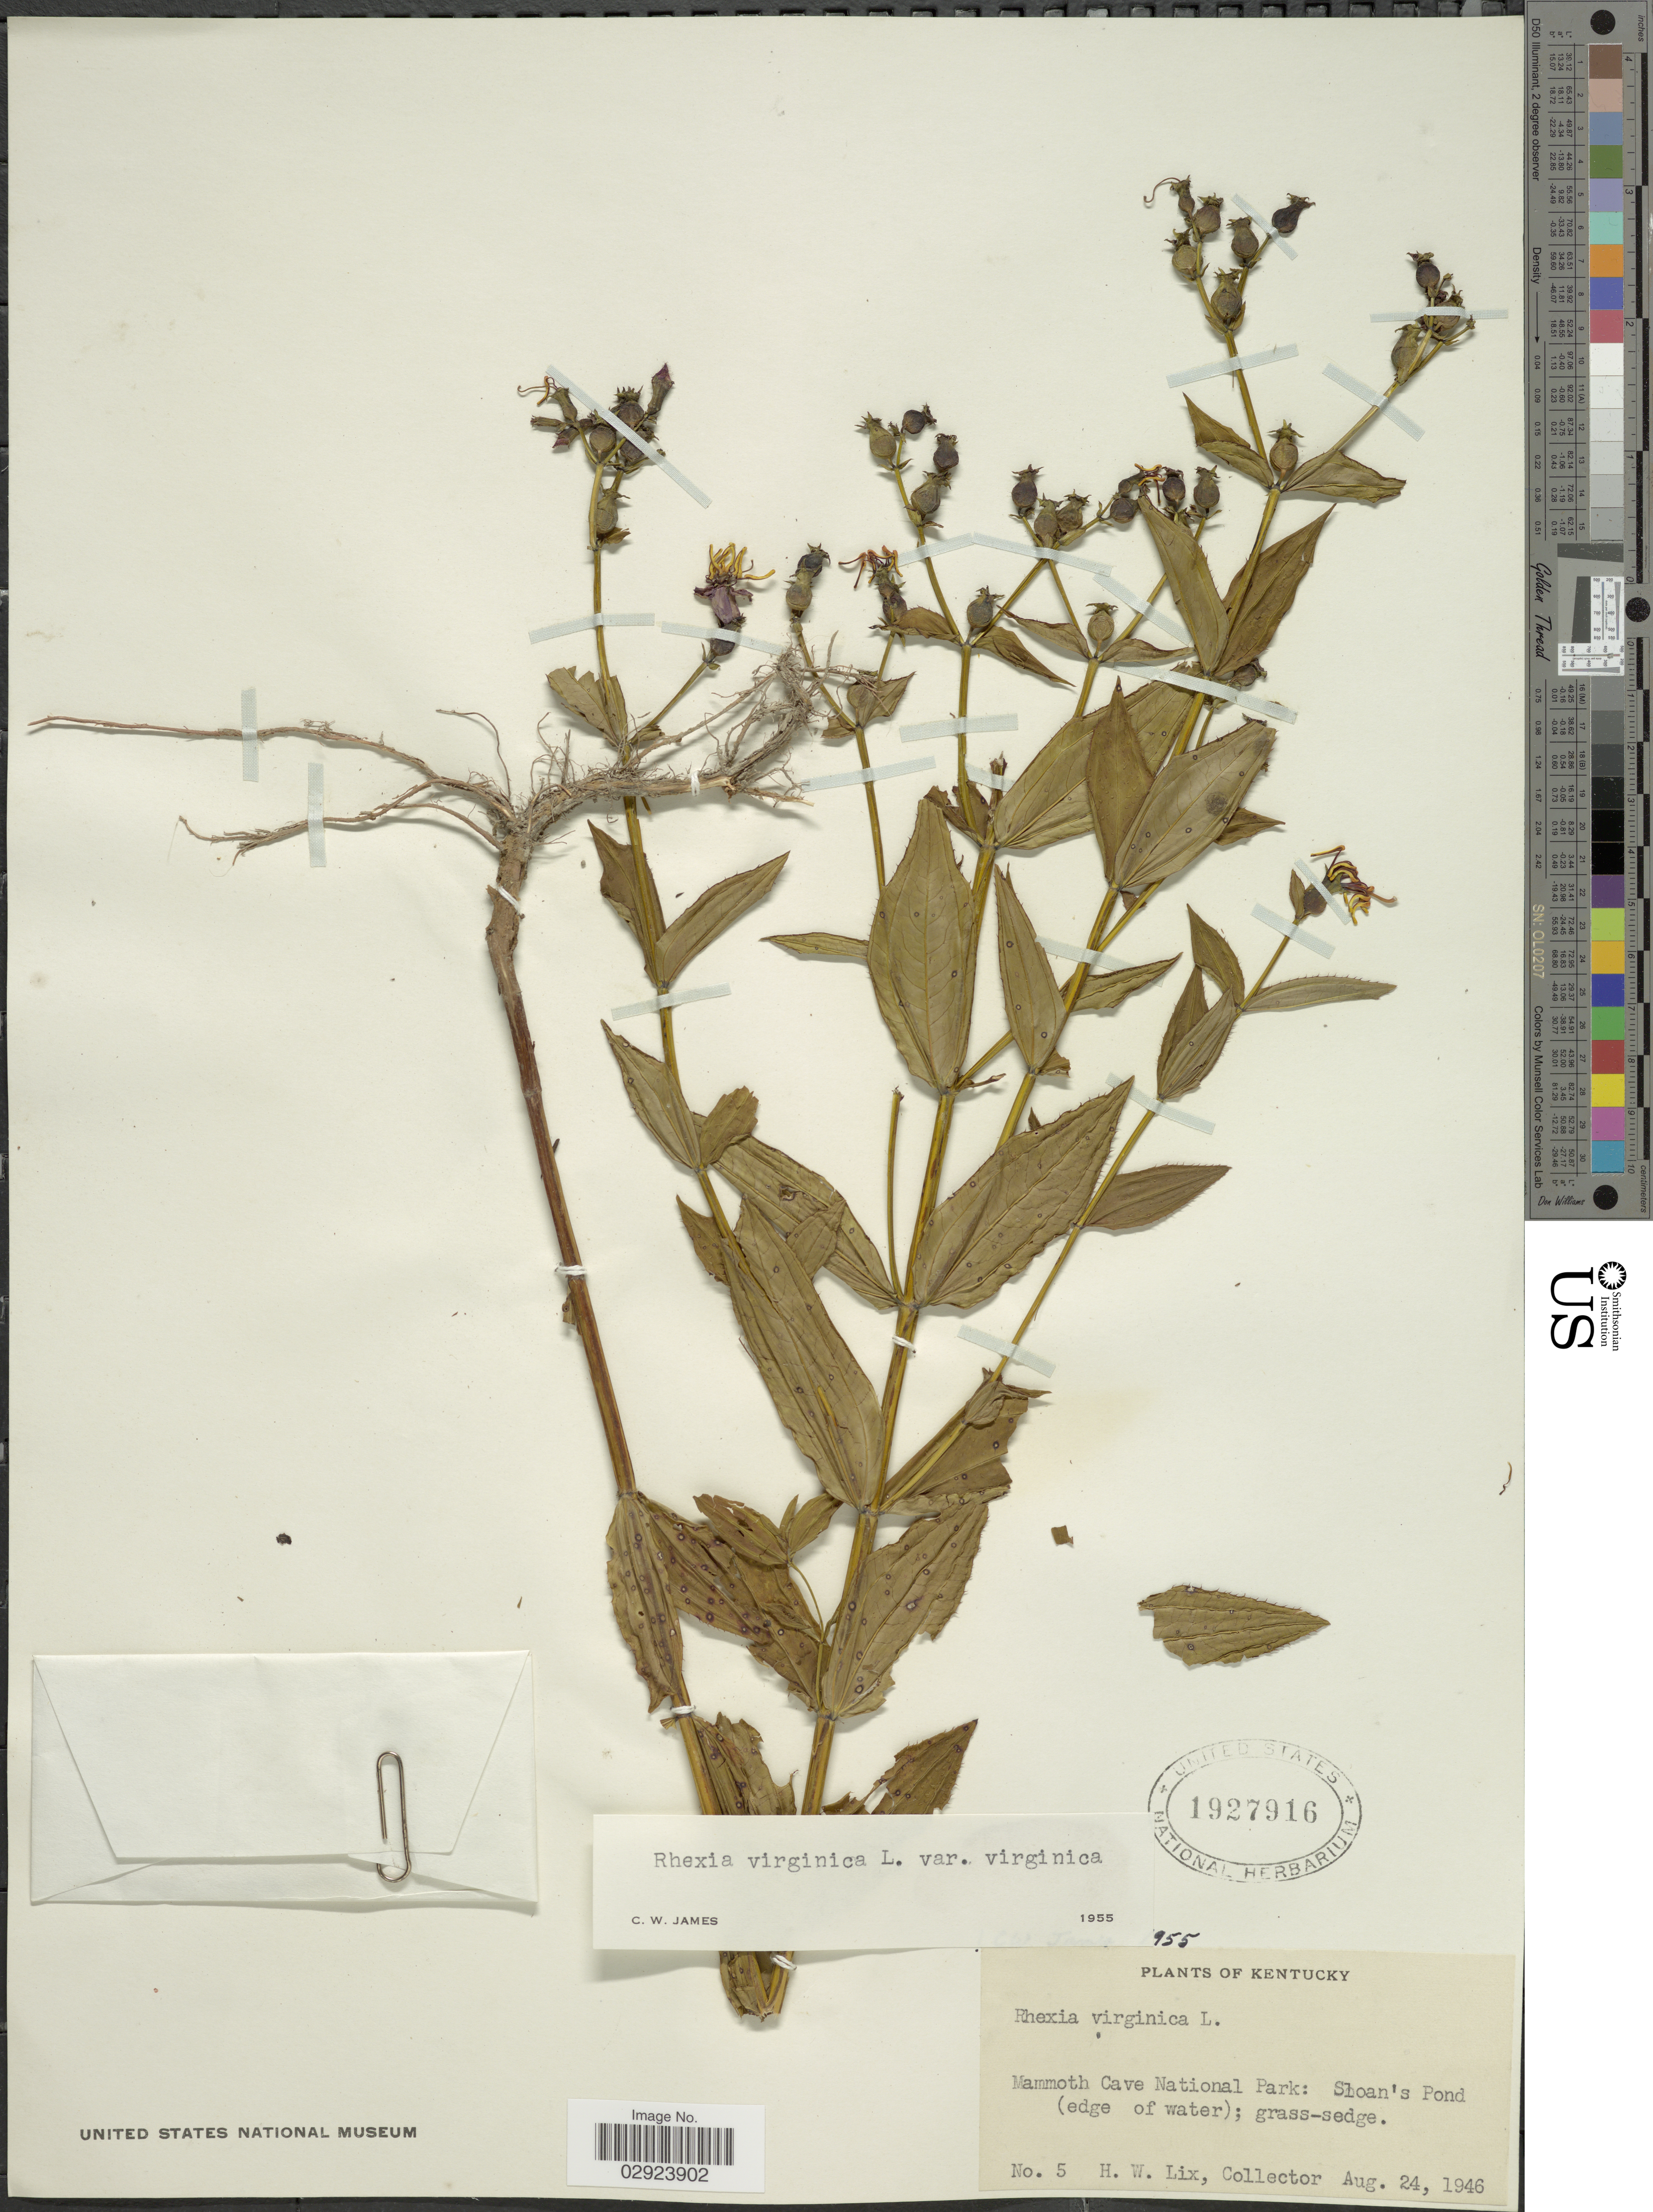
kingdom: Plantae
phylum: Tracheophyta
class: Magnoliopsida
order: Myrtales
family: Melastomataceae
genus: Rhexia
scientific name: Rhexia virginica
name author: L.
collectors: H. W. Lix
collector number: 5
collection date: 1946-08-24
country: United States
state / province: Kentucky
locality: Mammoth Cave National Park: Sloan's Pond (edge of water); grass-sedge.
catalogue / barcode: US 1927916